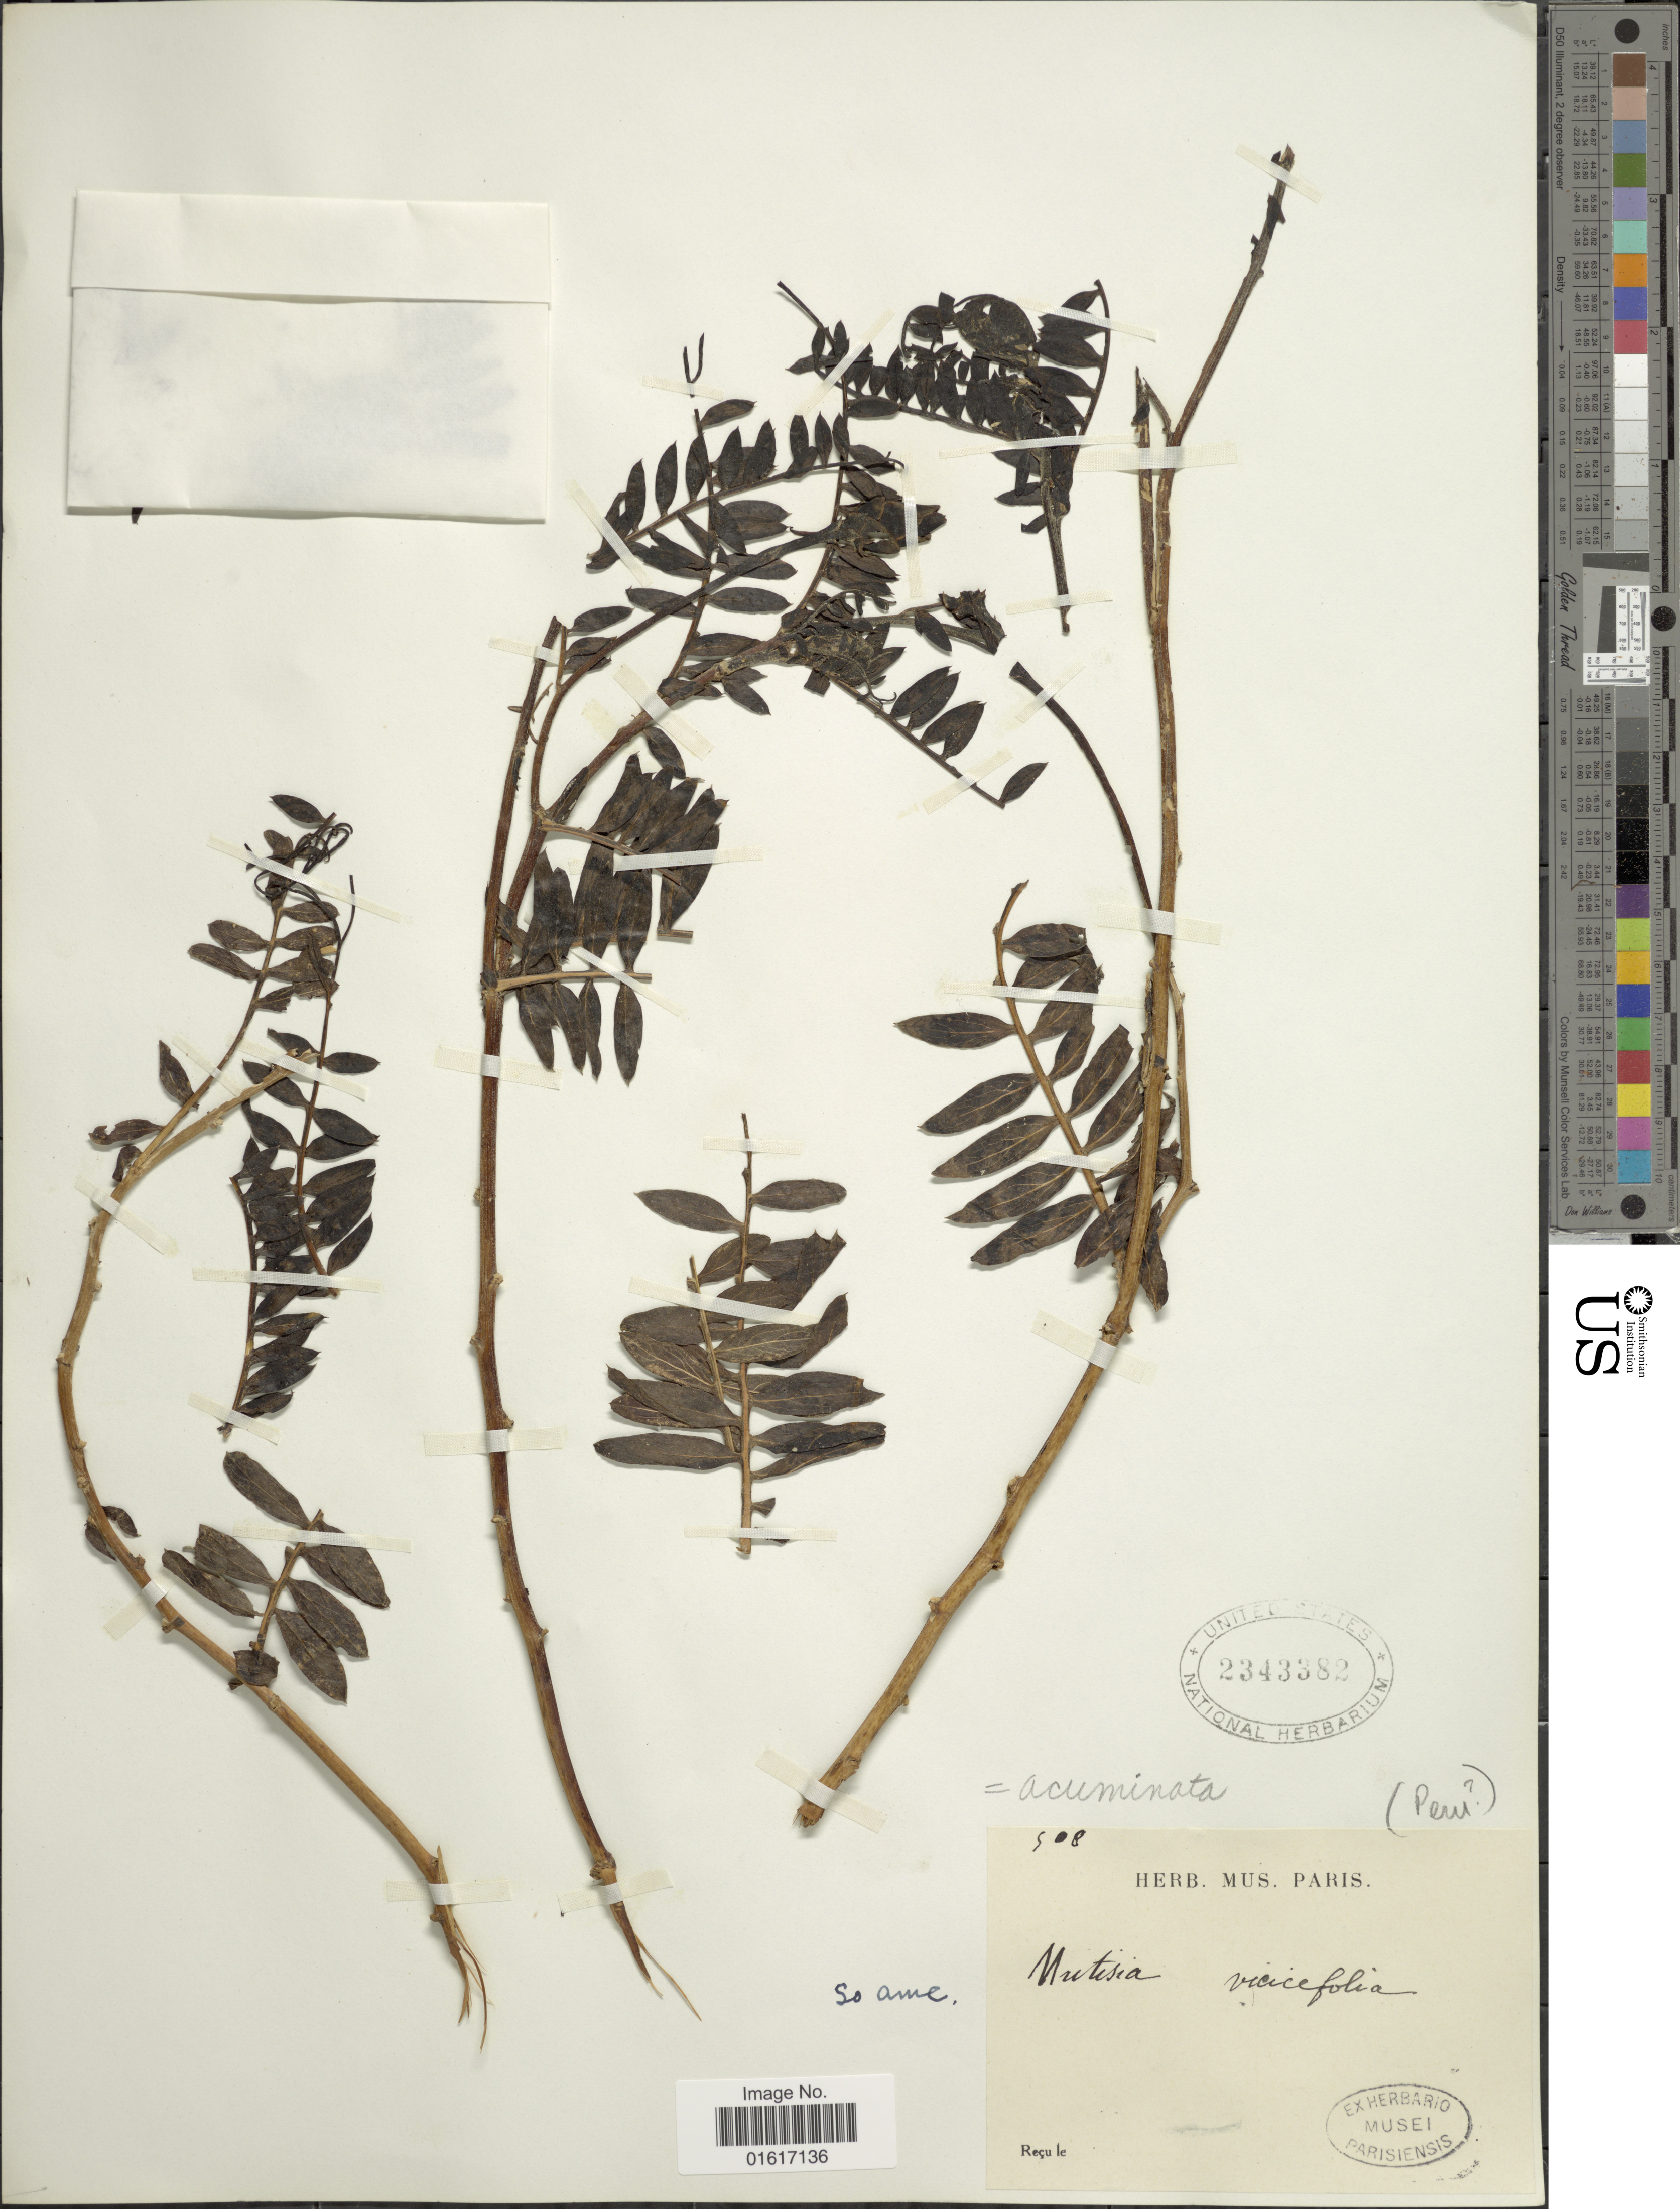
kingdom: Plantae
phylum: Tracheophyta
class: Magnoliopsida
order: Asterales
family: Asteraceae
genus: Mutisia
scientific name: Mutisia acuminata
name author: Ruiz & Pav.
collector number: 508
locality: So Amer. [Peru?]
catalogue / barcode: US 2343382